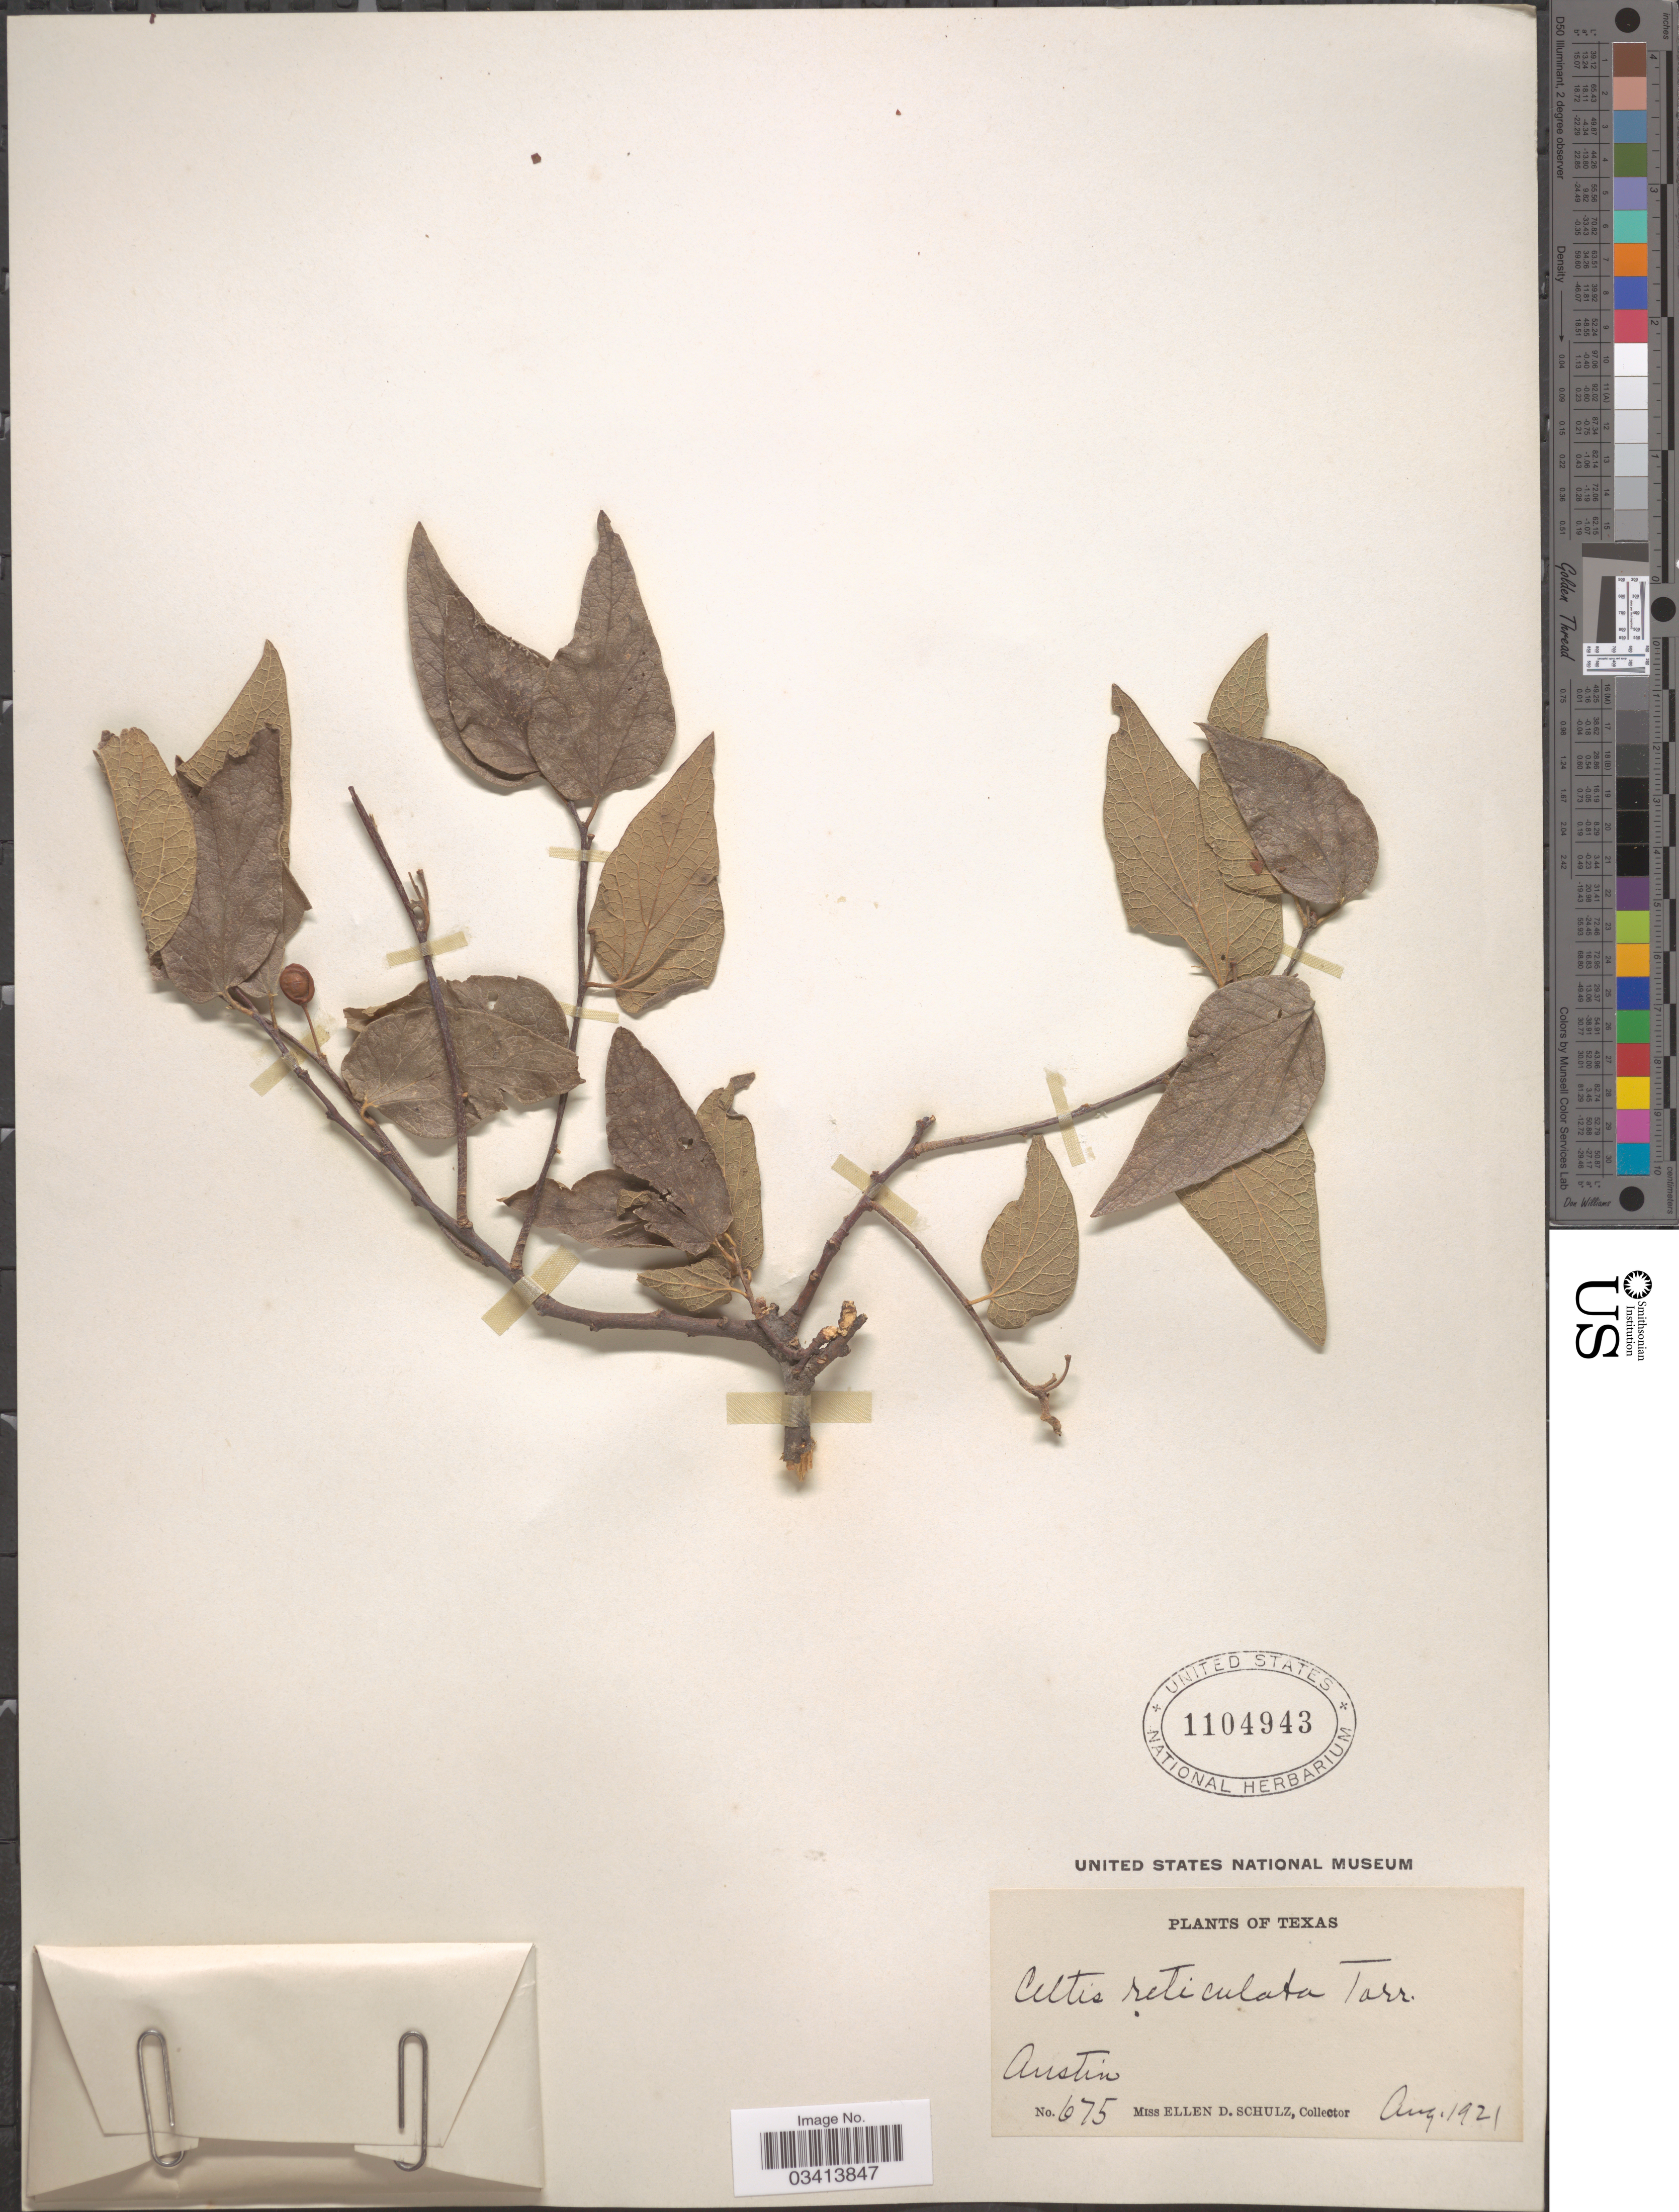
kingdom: Plantae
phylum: Tracheophyta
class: Magnoliopsida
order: Rosales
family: Cannabaceae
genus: Celtis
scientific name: Celtis reticulata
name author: Torr.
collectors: E. D. Schulz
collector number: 675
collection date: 1921-08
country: United States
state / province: Texas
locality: Austin.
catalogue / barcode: US 1104943